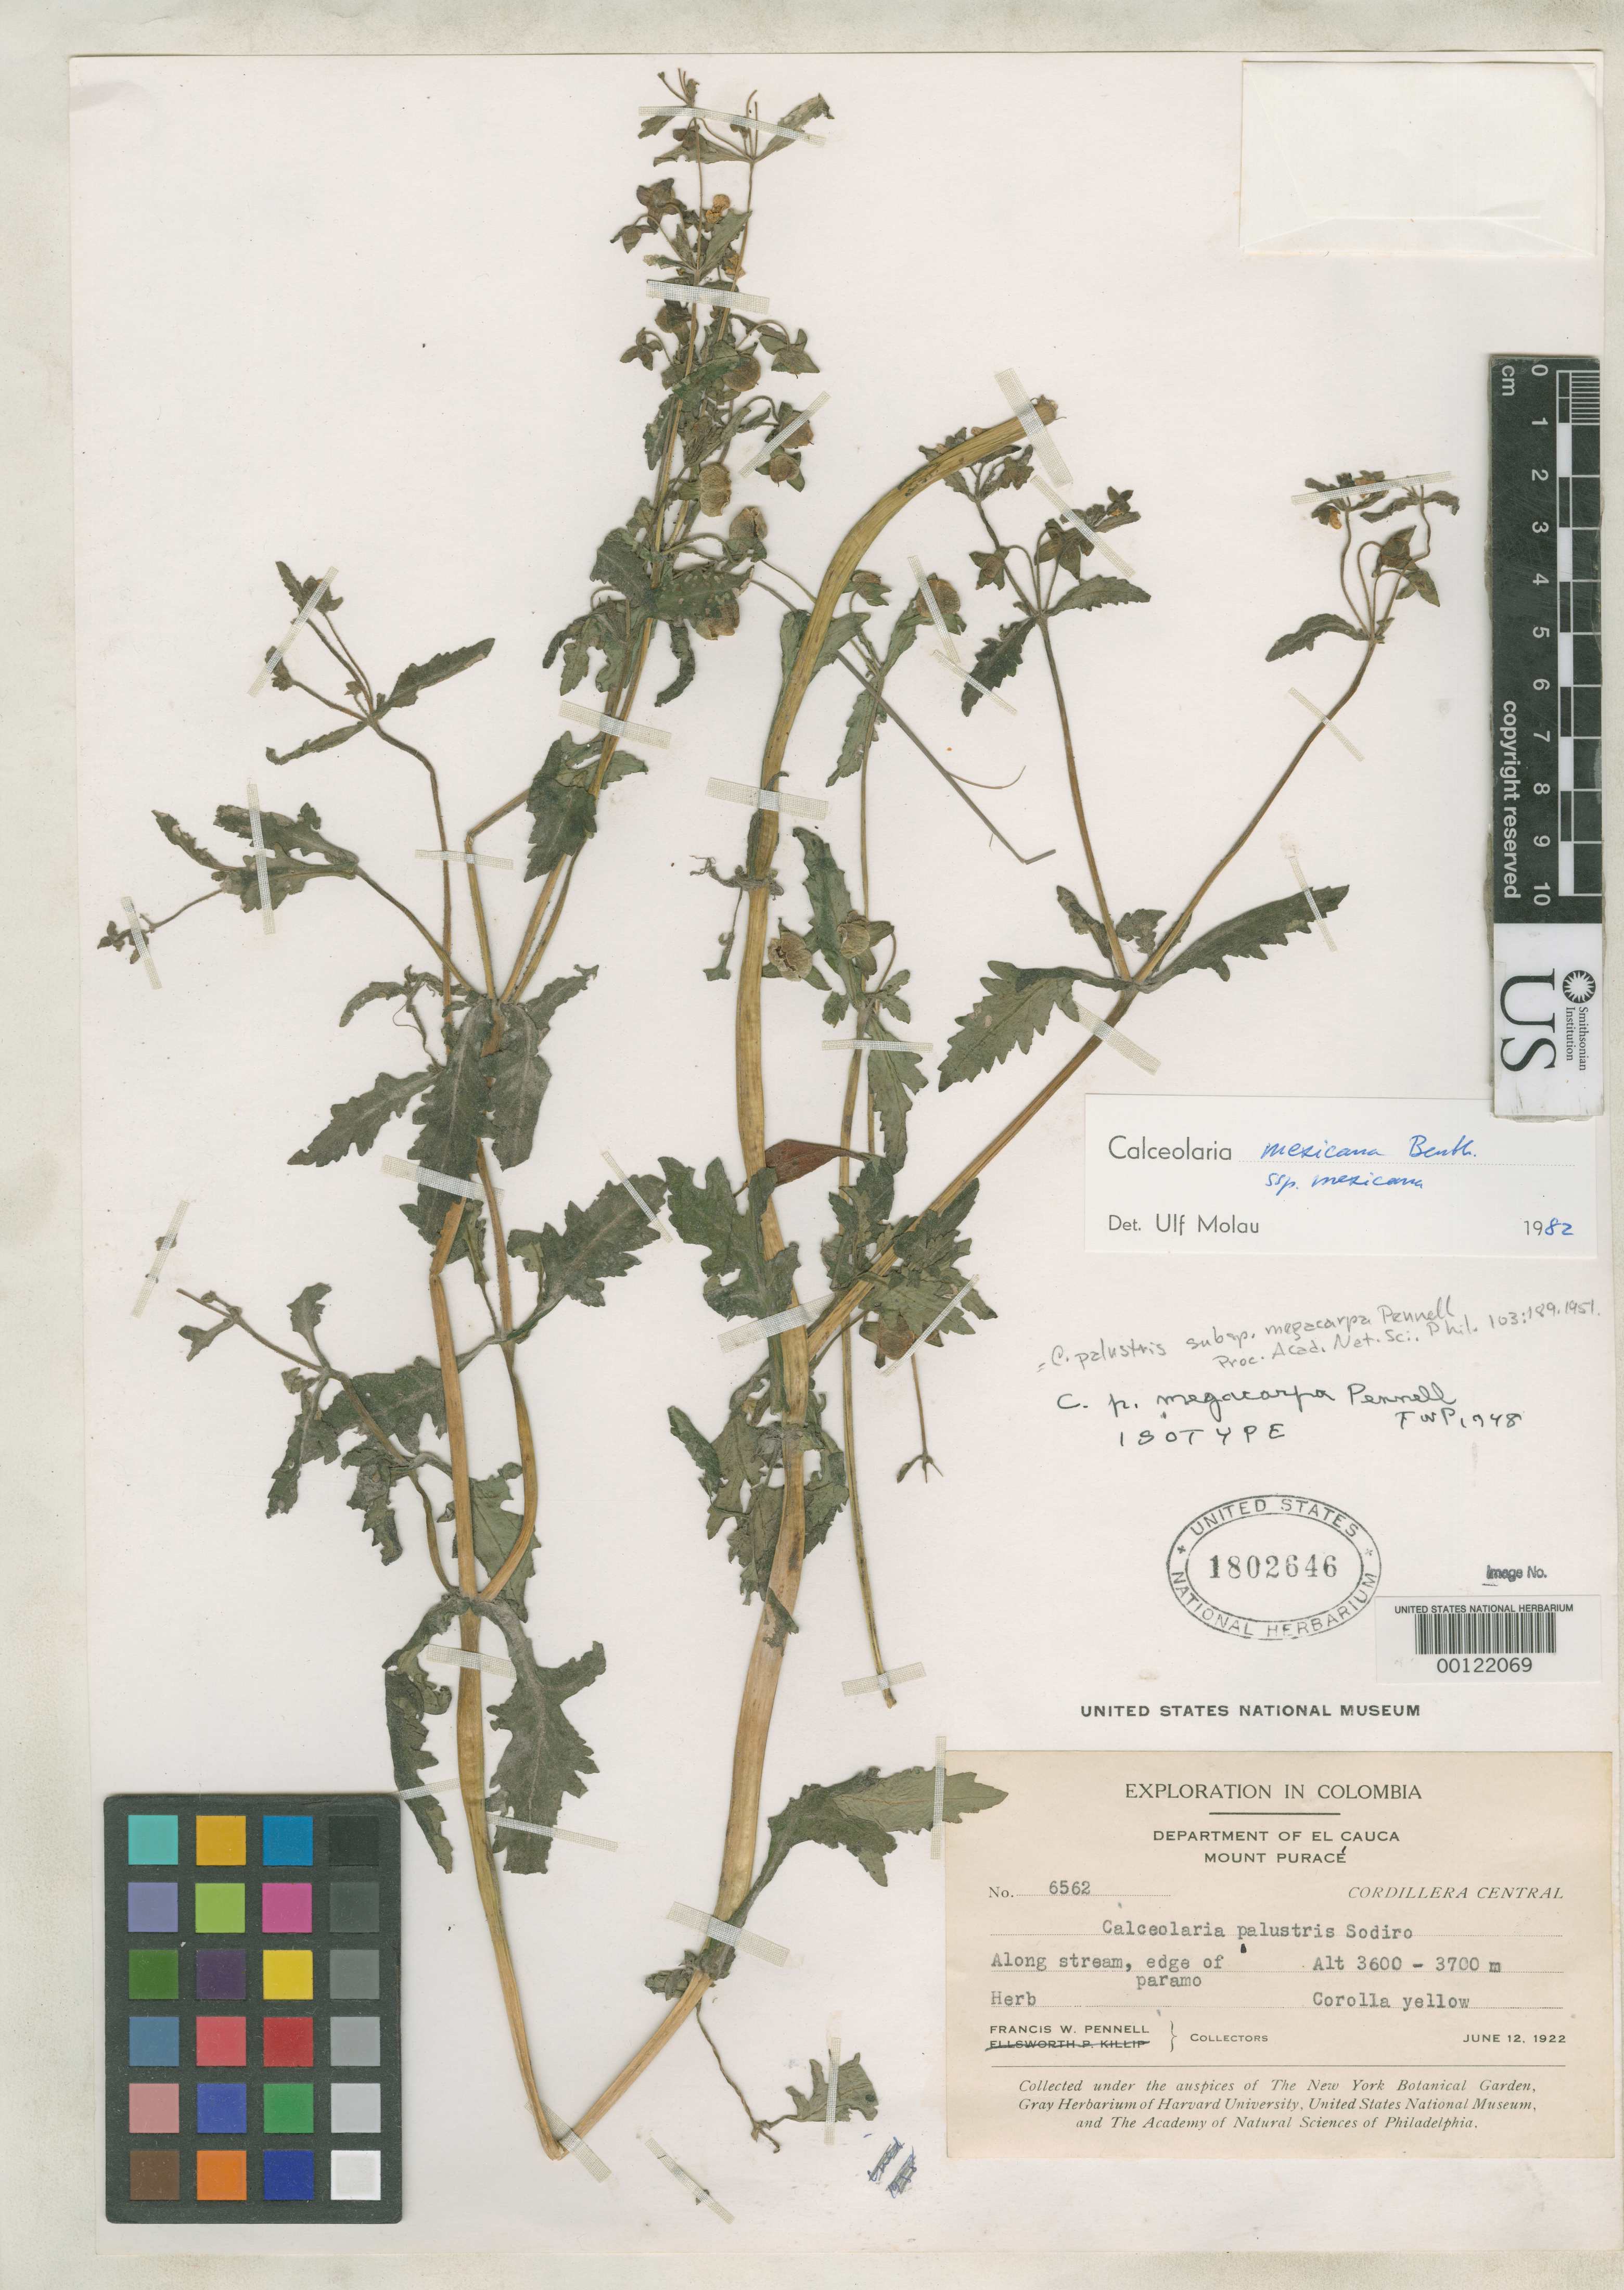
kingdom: Plantae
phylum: Tracheophyta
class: Magnoliopsida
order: Lamiales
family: Calceolariaceae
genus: Calceolaria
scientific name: Calceolaria palustris subsp. megacarpa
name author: Pennell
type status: Isotype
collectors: F. W. Pennell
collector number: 6562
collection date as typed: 12 Jun 1922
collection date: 1922-06-12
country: Colombia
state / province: Cauca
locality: Mt. Purace, Central Cordillera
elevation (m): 3600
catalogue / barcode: US 1802646